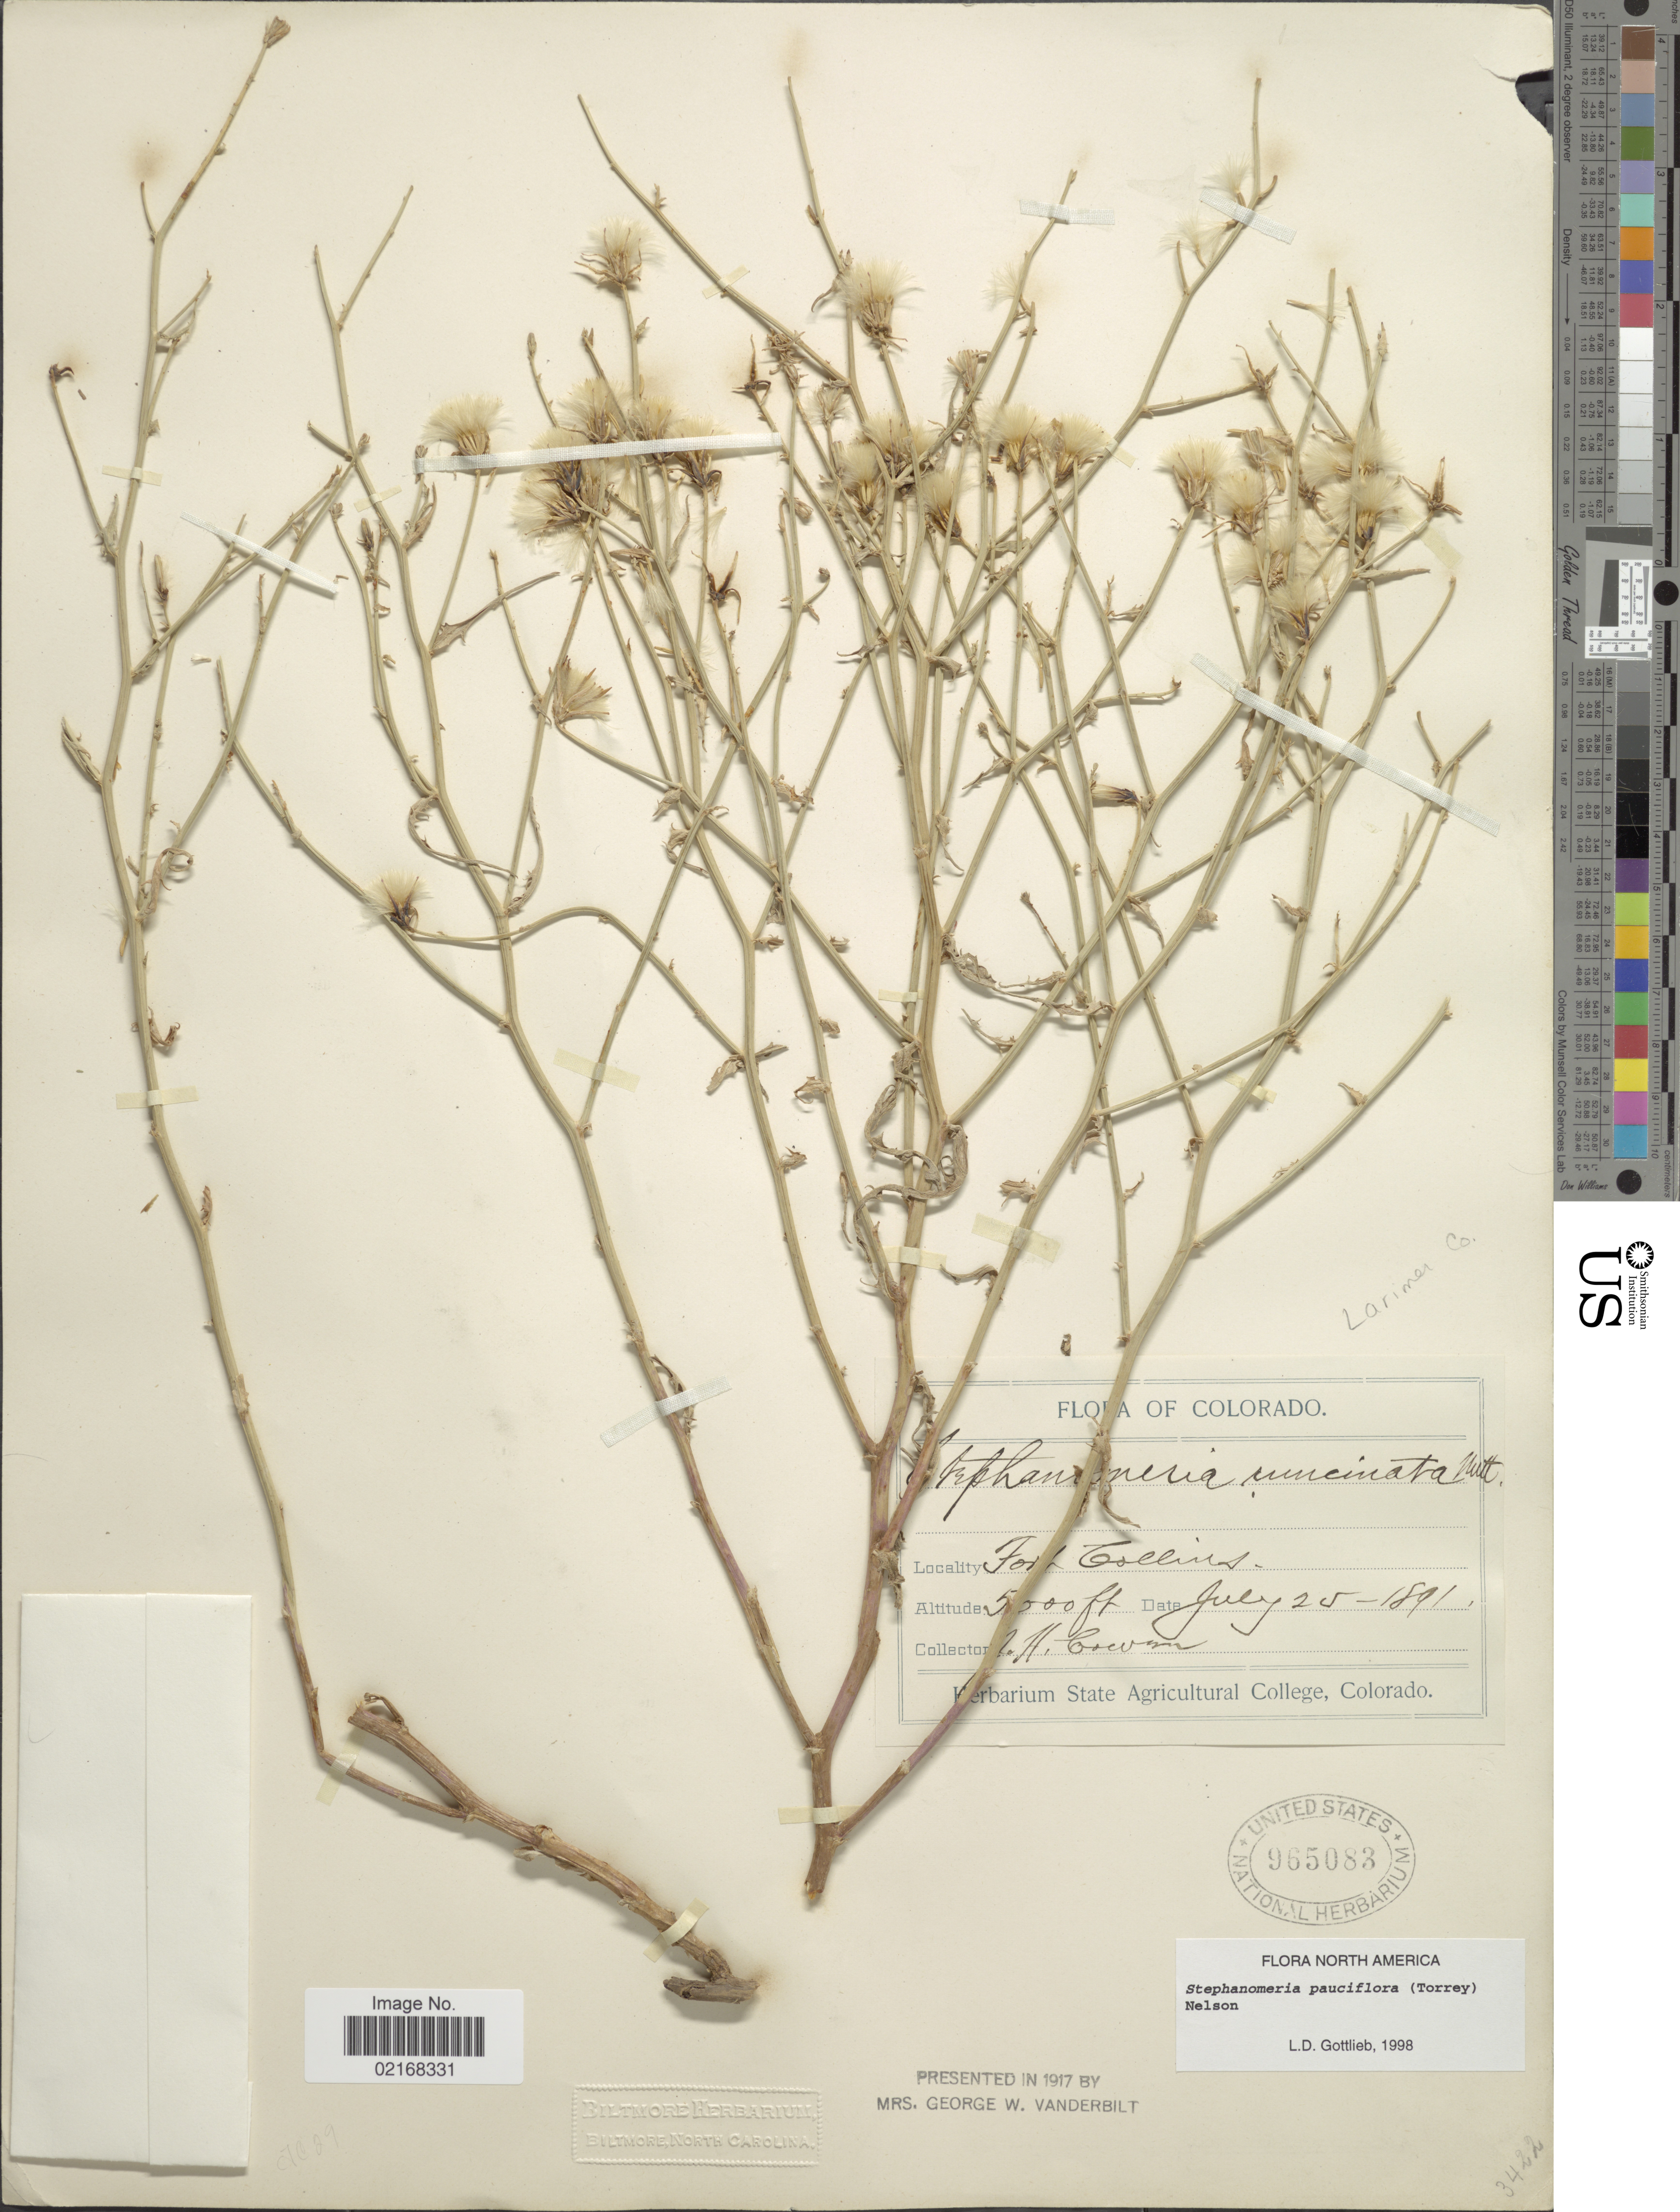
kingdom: Plantae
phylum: Tracheophyta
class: Magnoliopsida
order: Asterales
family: Asteraceae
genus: Stephanomeria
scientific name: Stephanomeria pauciflora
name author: (Torr.) A. Nelson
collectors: J. H. Cowan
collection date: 1891-07-25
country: United States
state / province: Colorado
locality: Fort Collins.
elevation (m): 1524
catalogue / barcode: US 965083